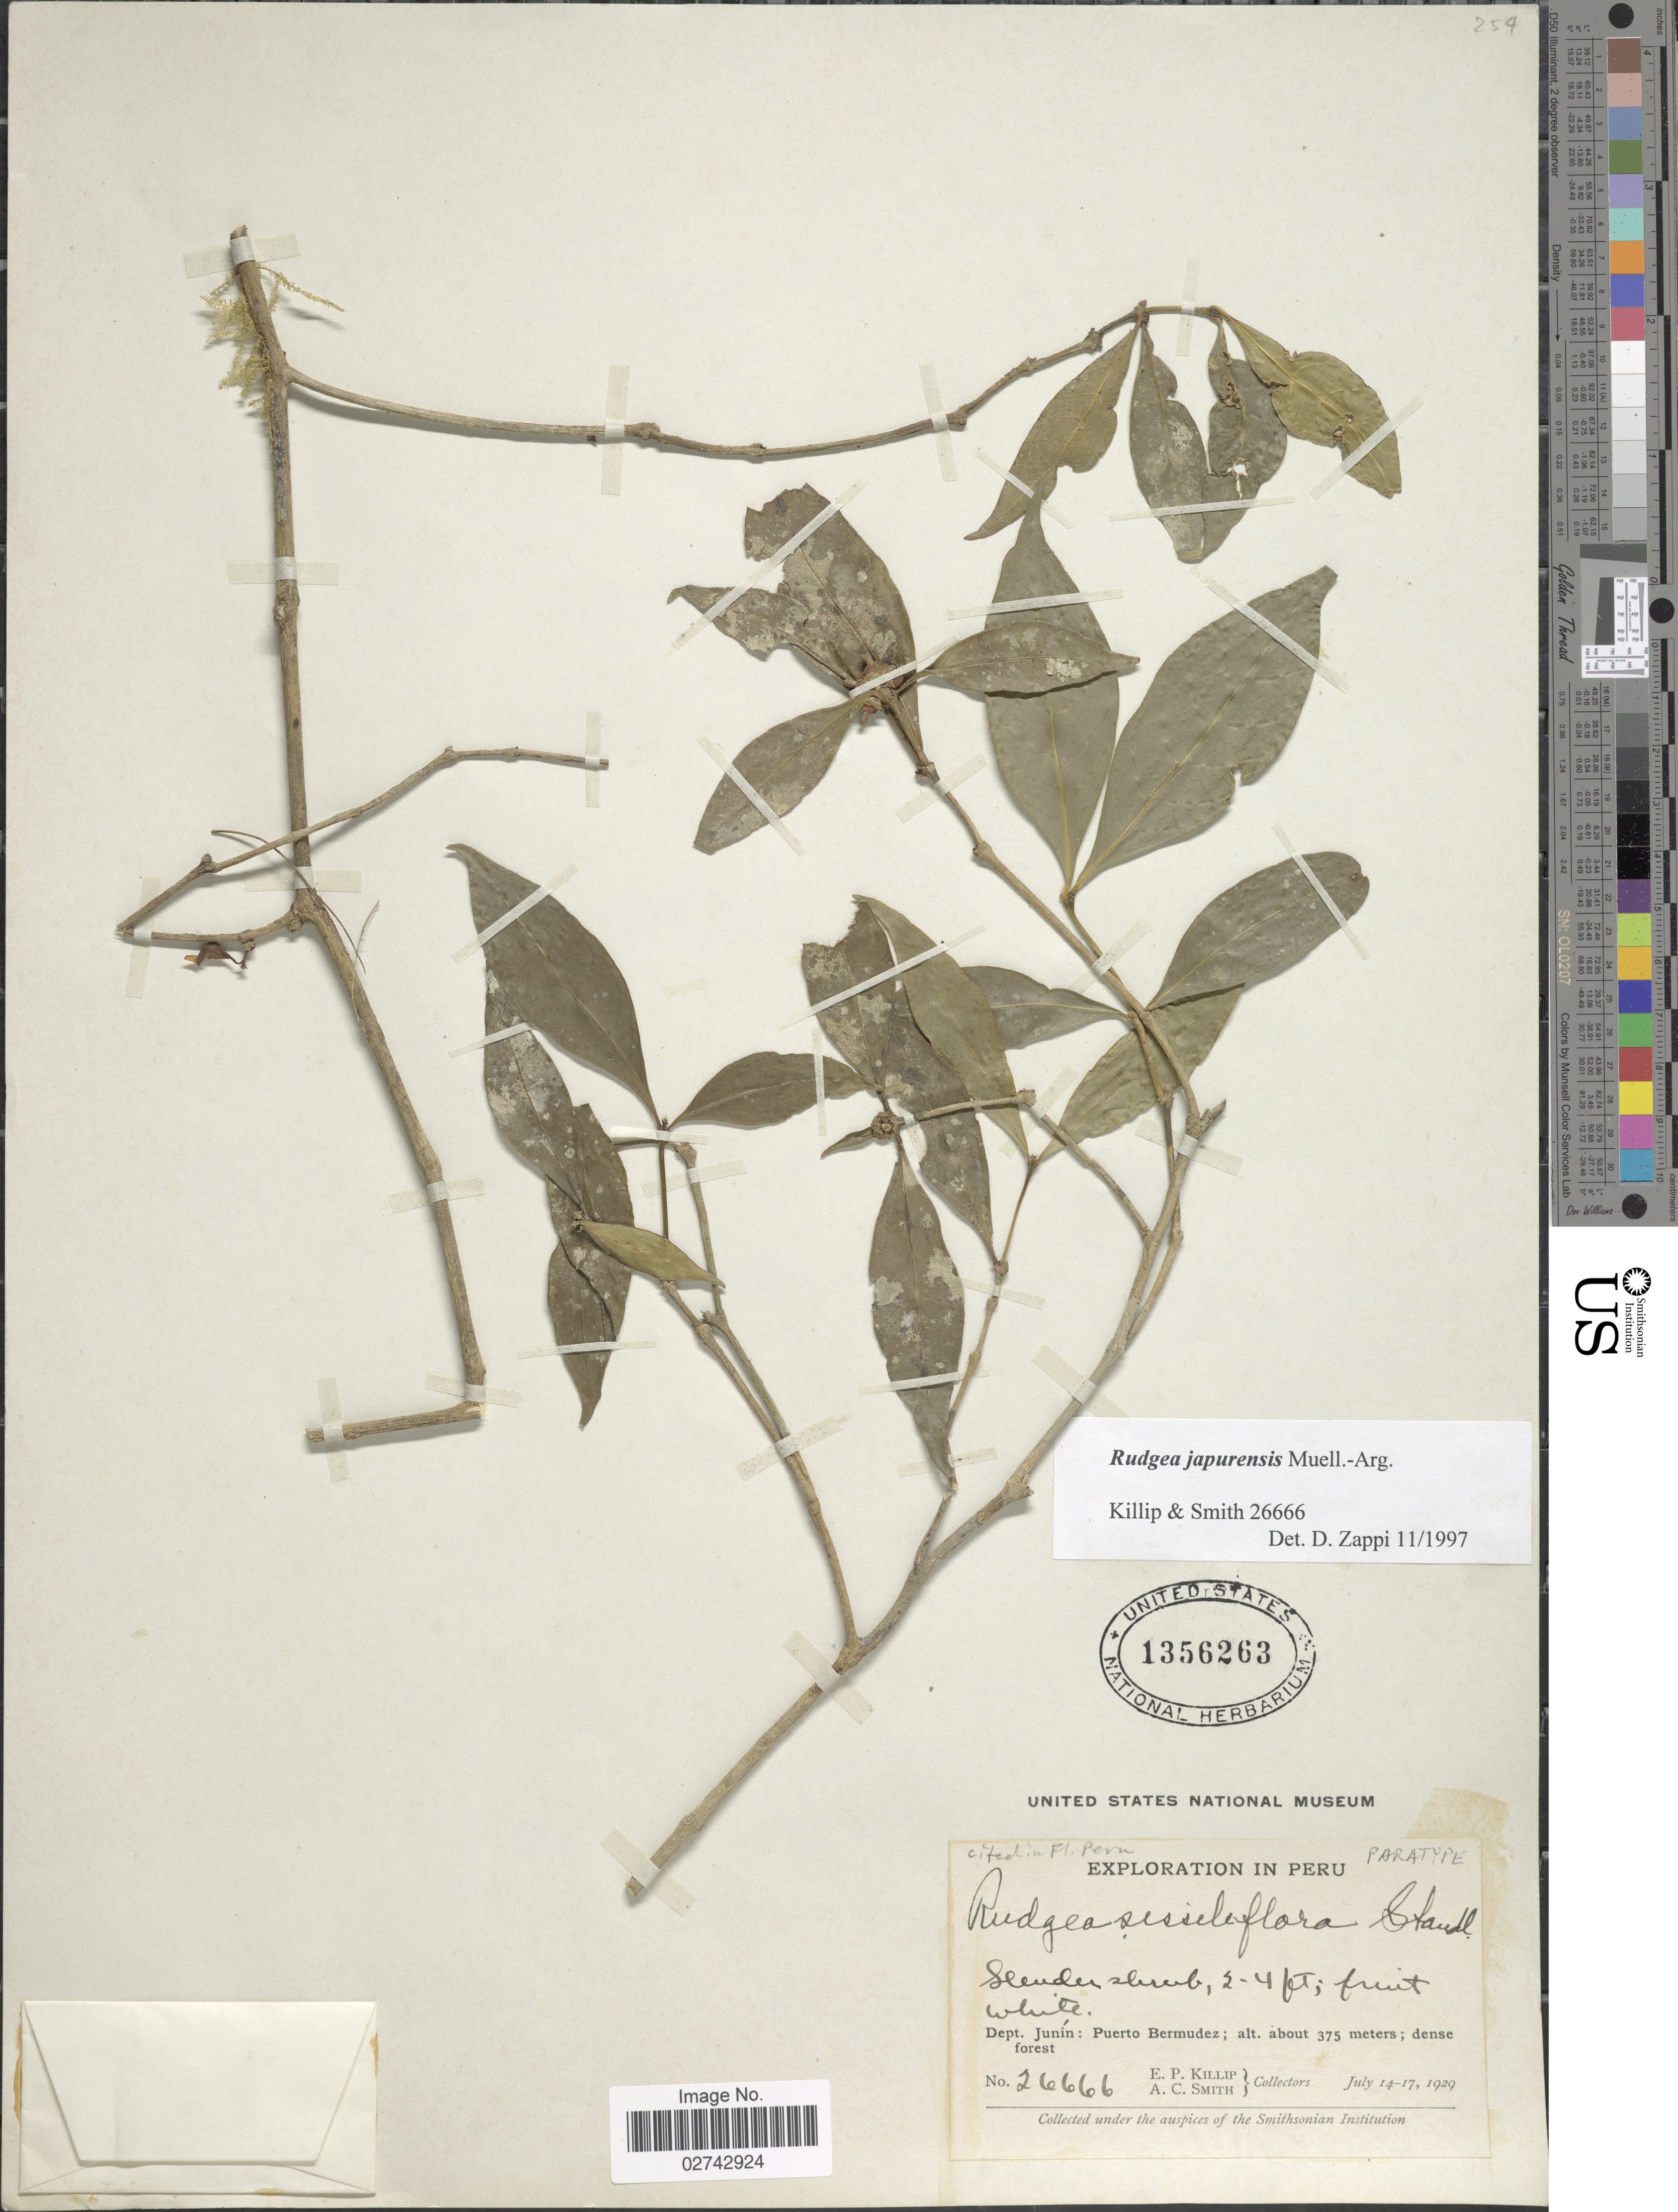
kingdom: Plantae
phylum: Tracheophyta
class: Magnoliopsida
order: Gentianales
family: Rubiaceae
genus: Rudgea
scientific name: Rudgea japurensis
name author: Müll. Arg.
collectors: E. P. Killip & A. C. Smith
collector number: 26666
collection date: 1929-07-14/1929-07-17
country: Peru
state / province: Junín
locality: Puerto Bermudez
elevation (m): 375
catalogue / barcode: US 1356263